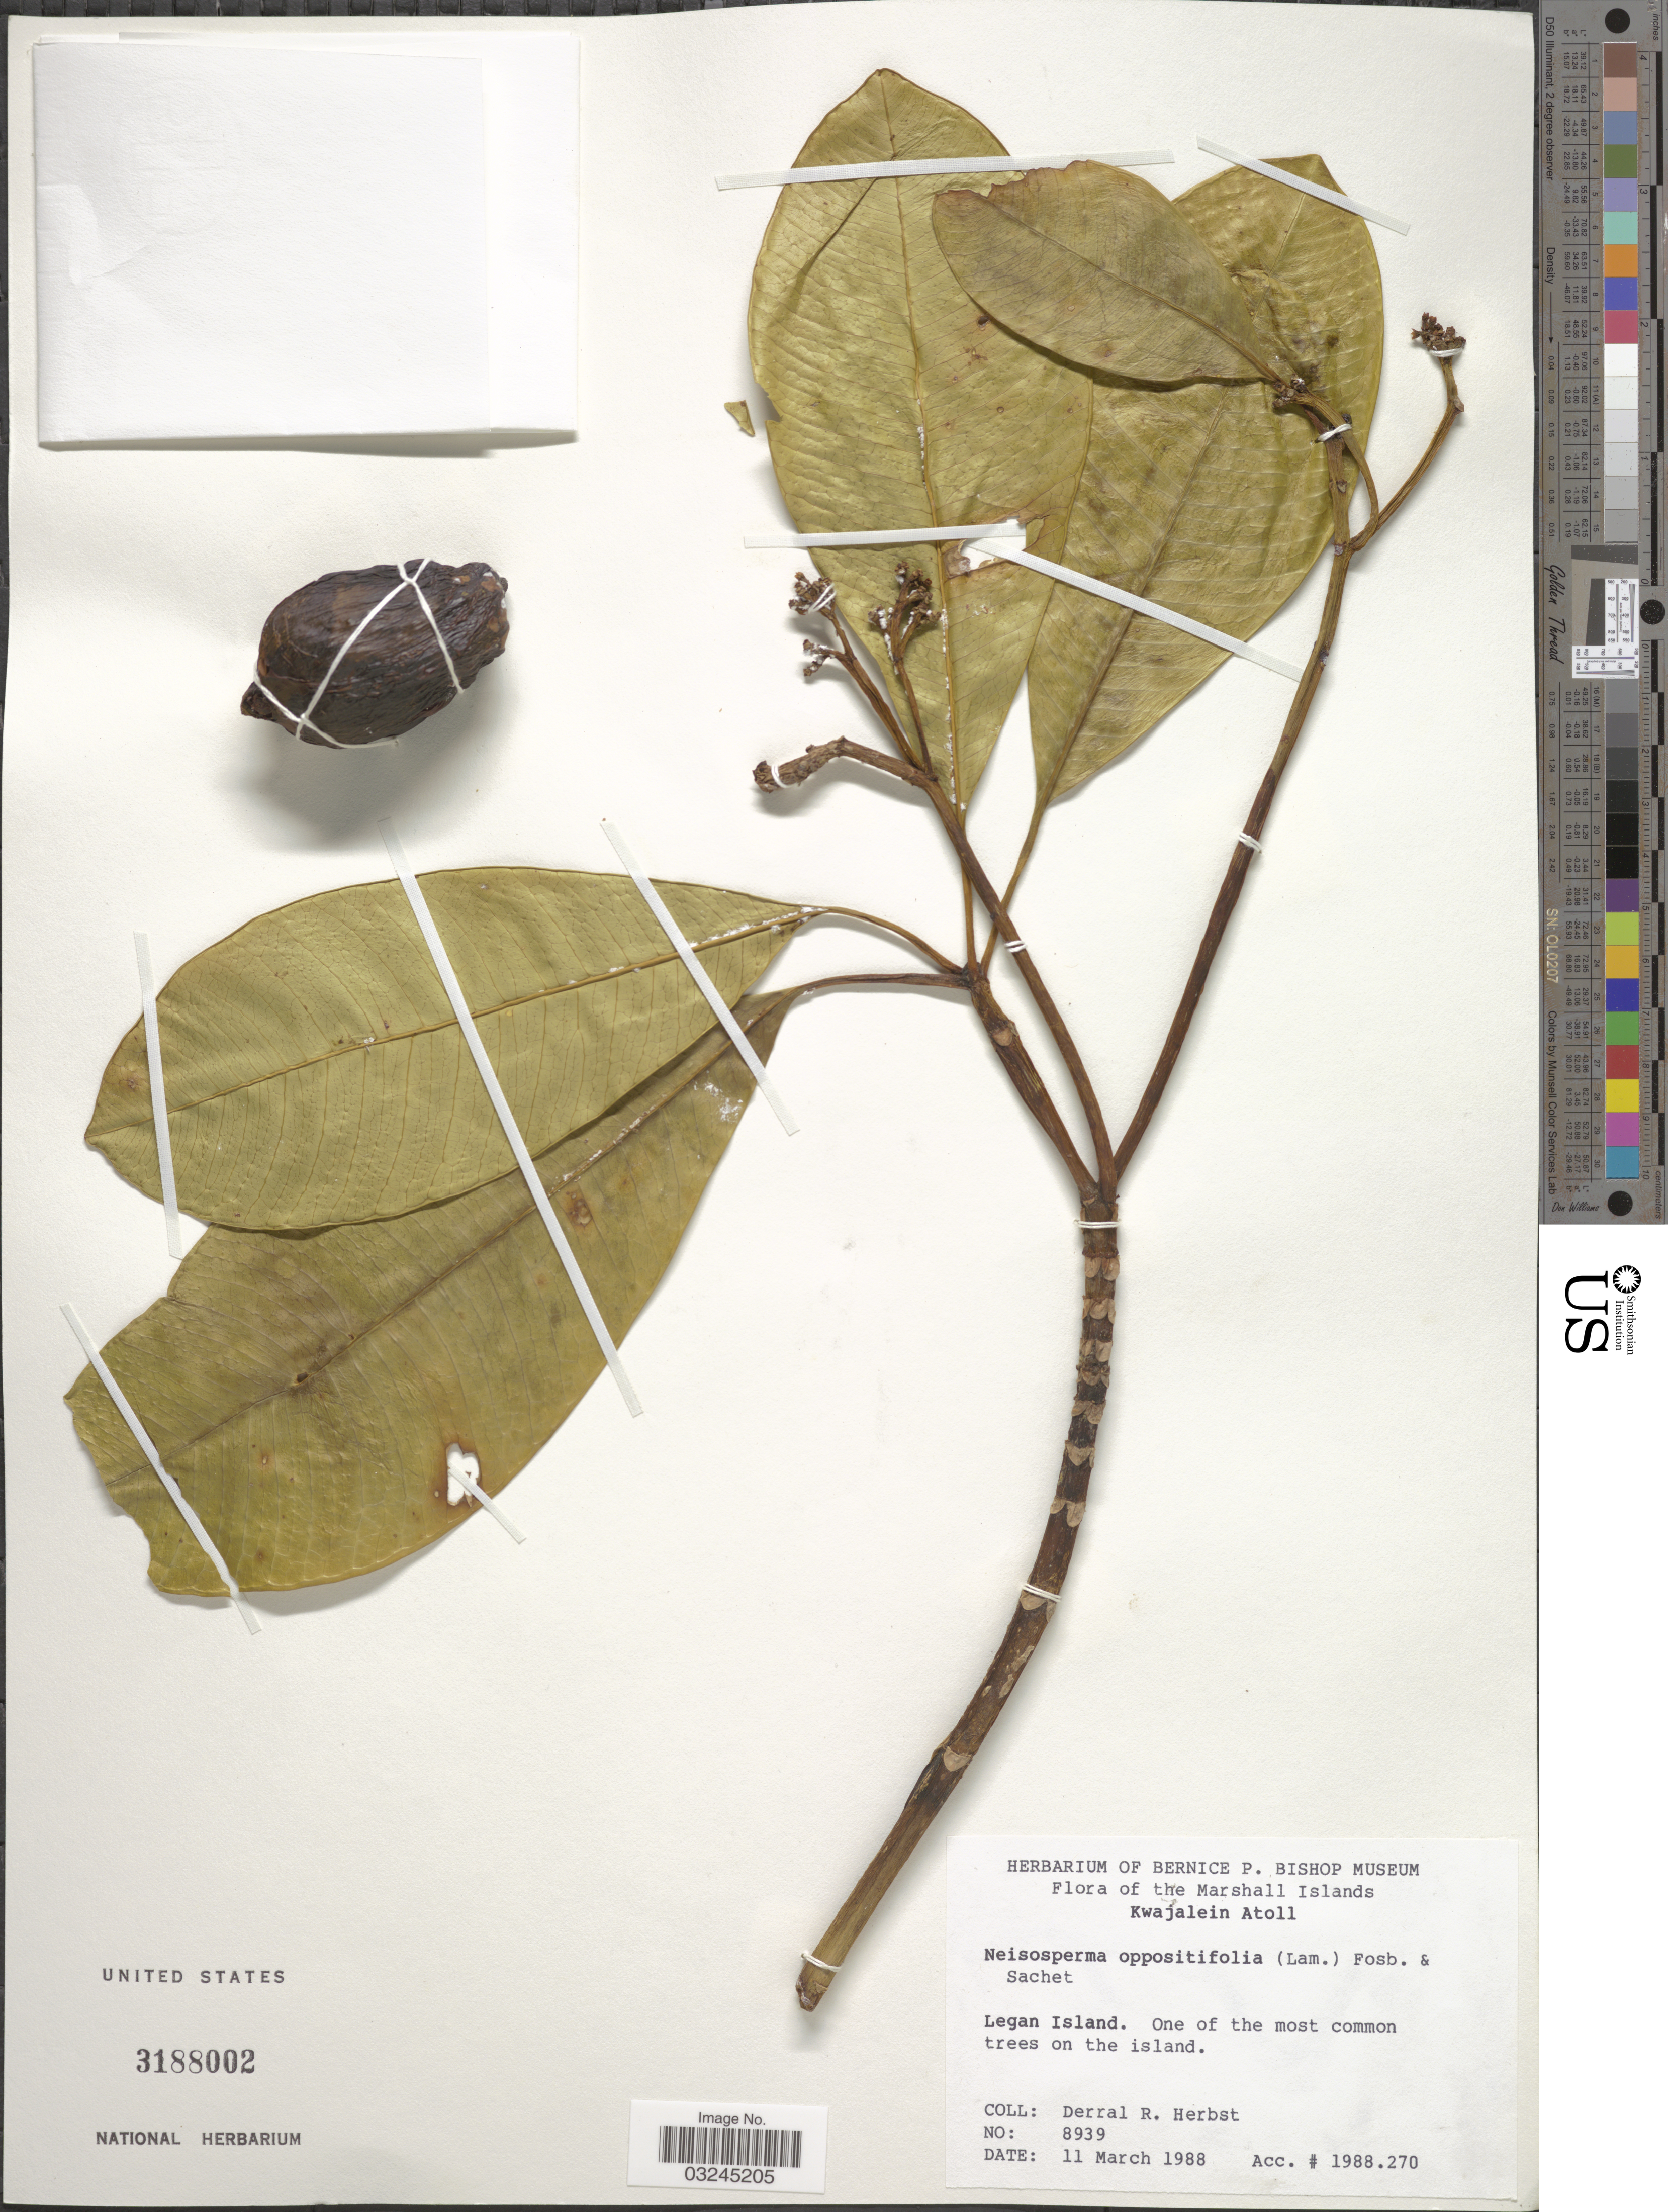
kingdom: Plantae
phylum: Tracheophyta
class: Magnoliopsida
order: Gentianales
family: Apocynaceae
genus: Ochrosia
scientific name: Ochrosia oppositifolia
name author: (Lam.) K. Schum.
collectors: D. R. Herbst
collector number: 8939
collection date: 1988-03-11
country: Marshall Islands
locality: Kwajalein Atoll. Legan Island.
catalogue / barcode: US 3188002